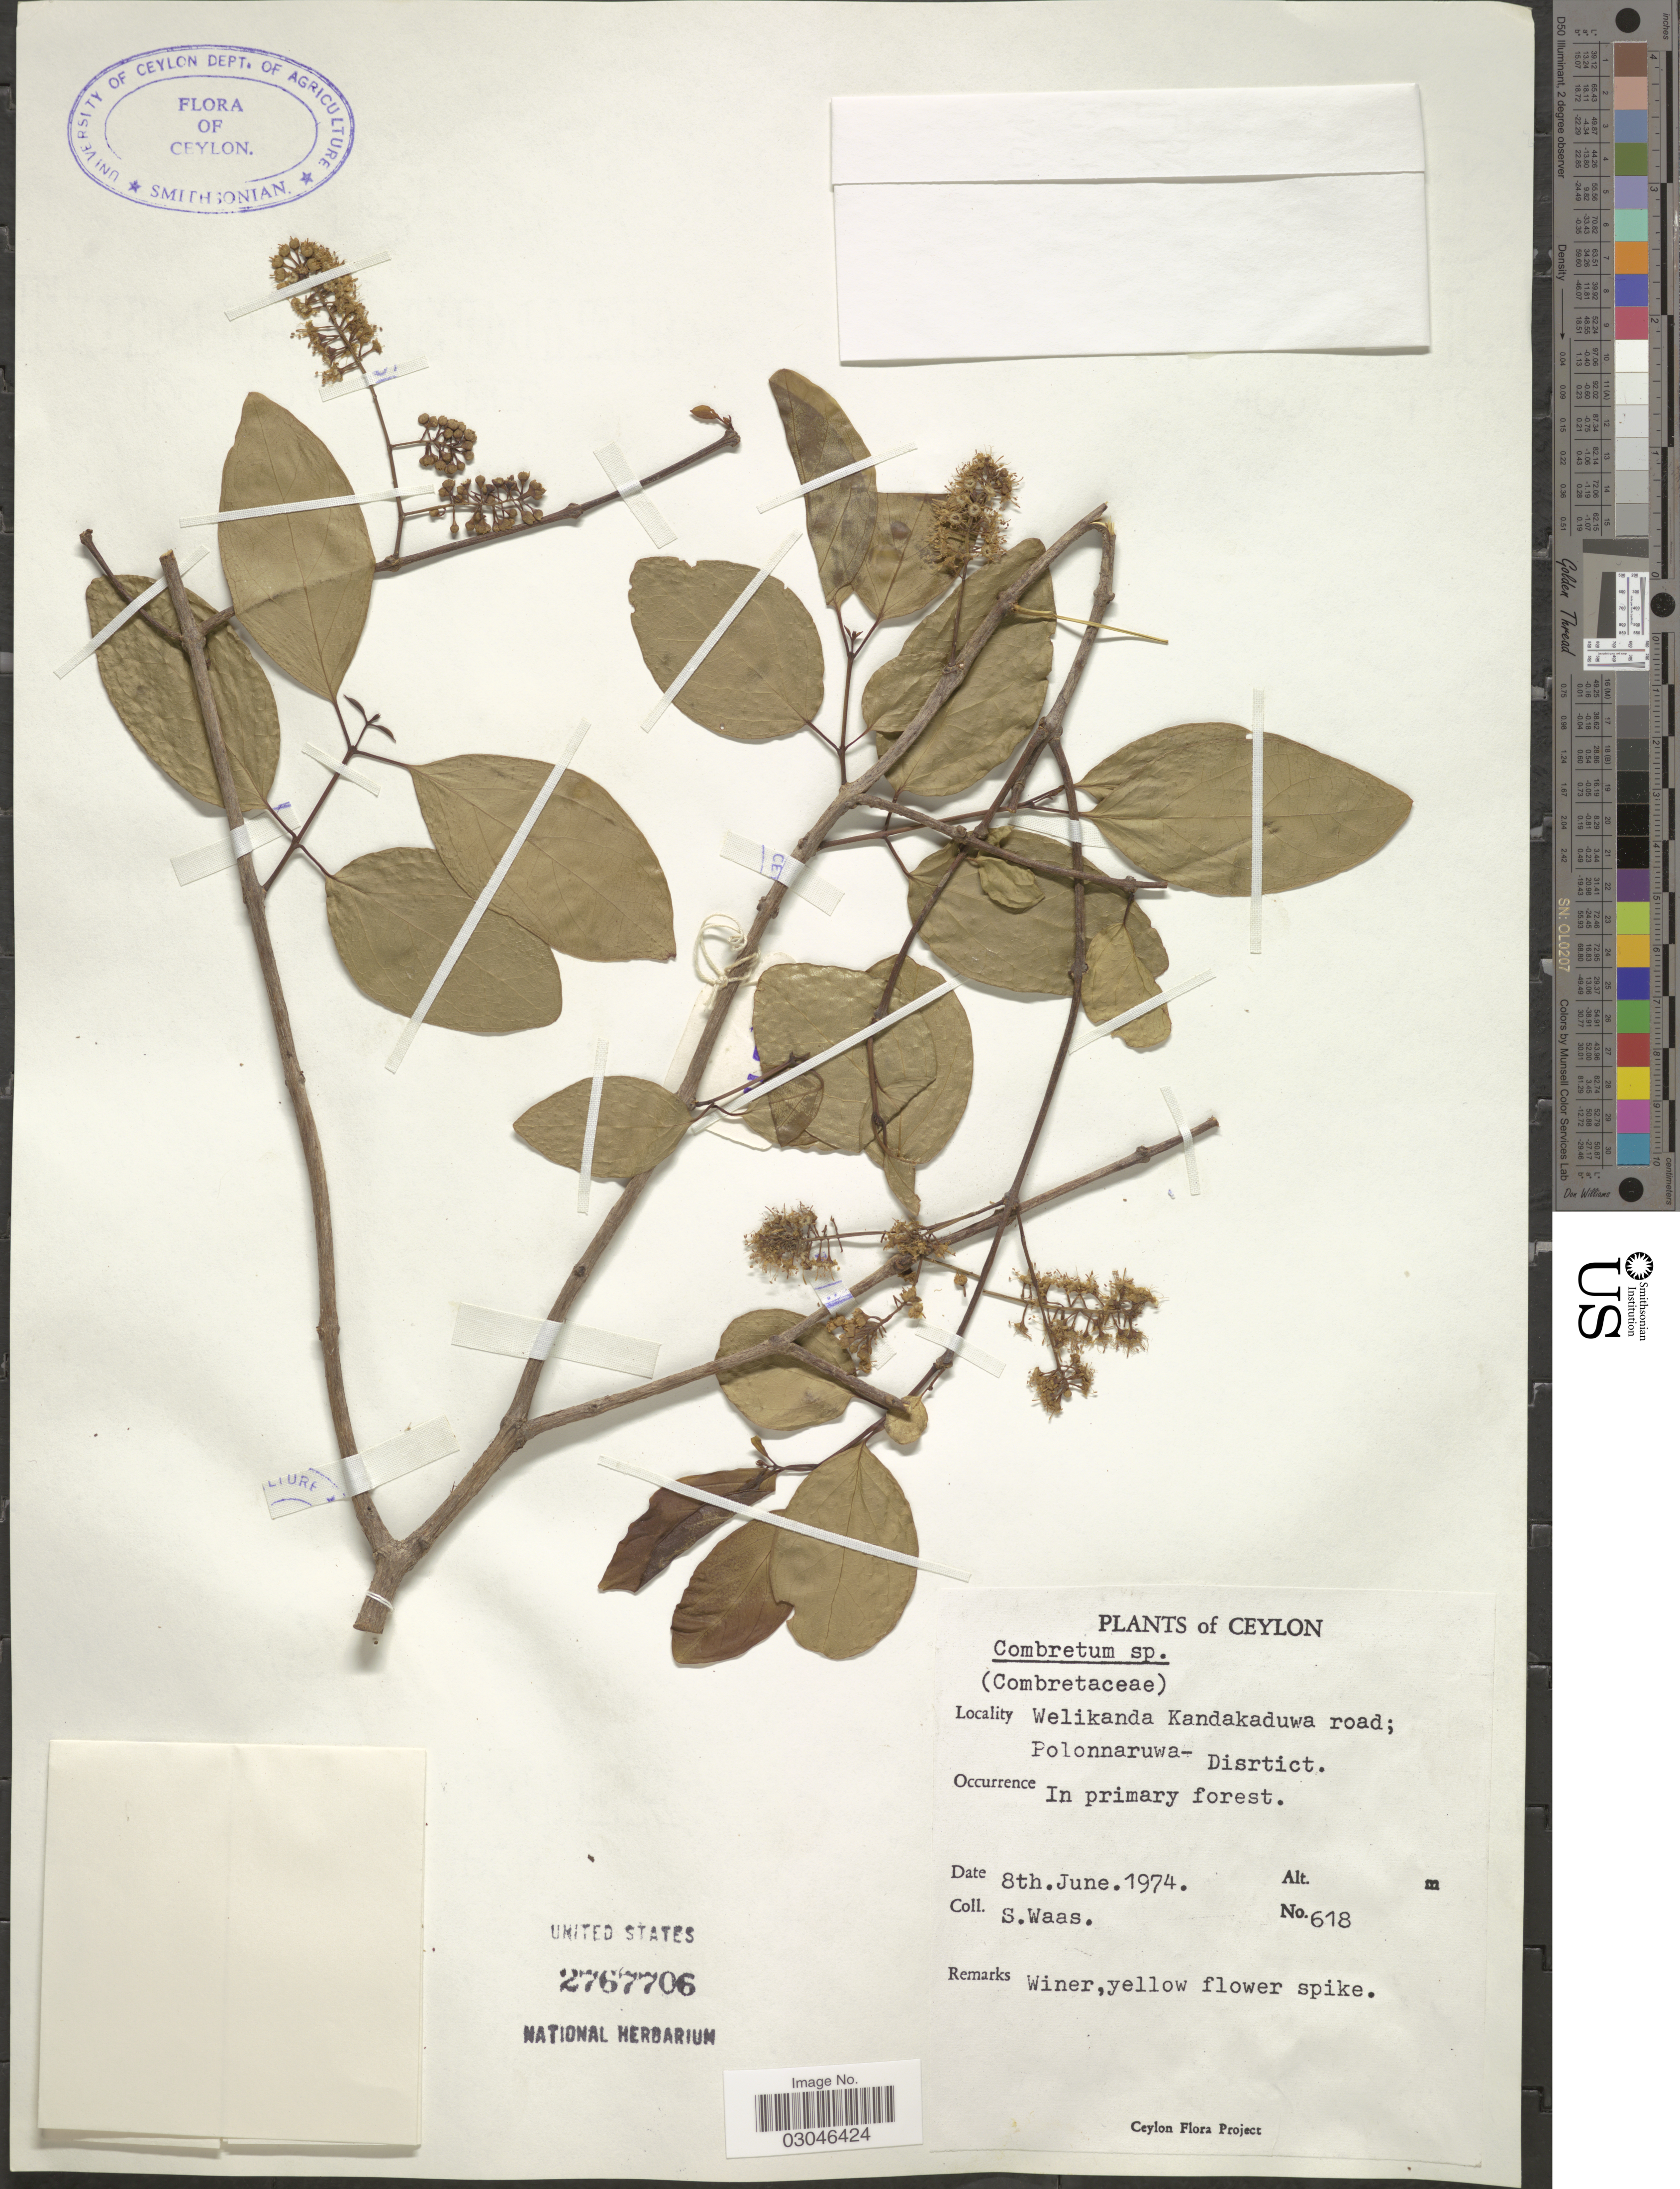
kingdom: Plantae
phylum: Tracheophyta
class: Magnoliopsida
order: Myrtales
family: Combretaceae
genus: Combretum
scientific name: Combretum sp.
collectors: S. Waas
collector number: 618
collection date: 1974-06-08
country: Sri Lanka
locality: Ceylon. Welikanda Kandakaduwa road; Polonnaruwa- District.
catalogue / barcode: US 2767706